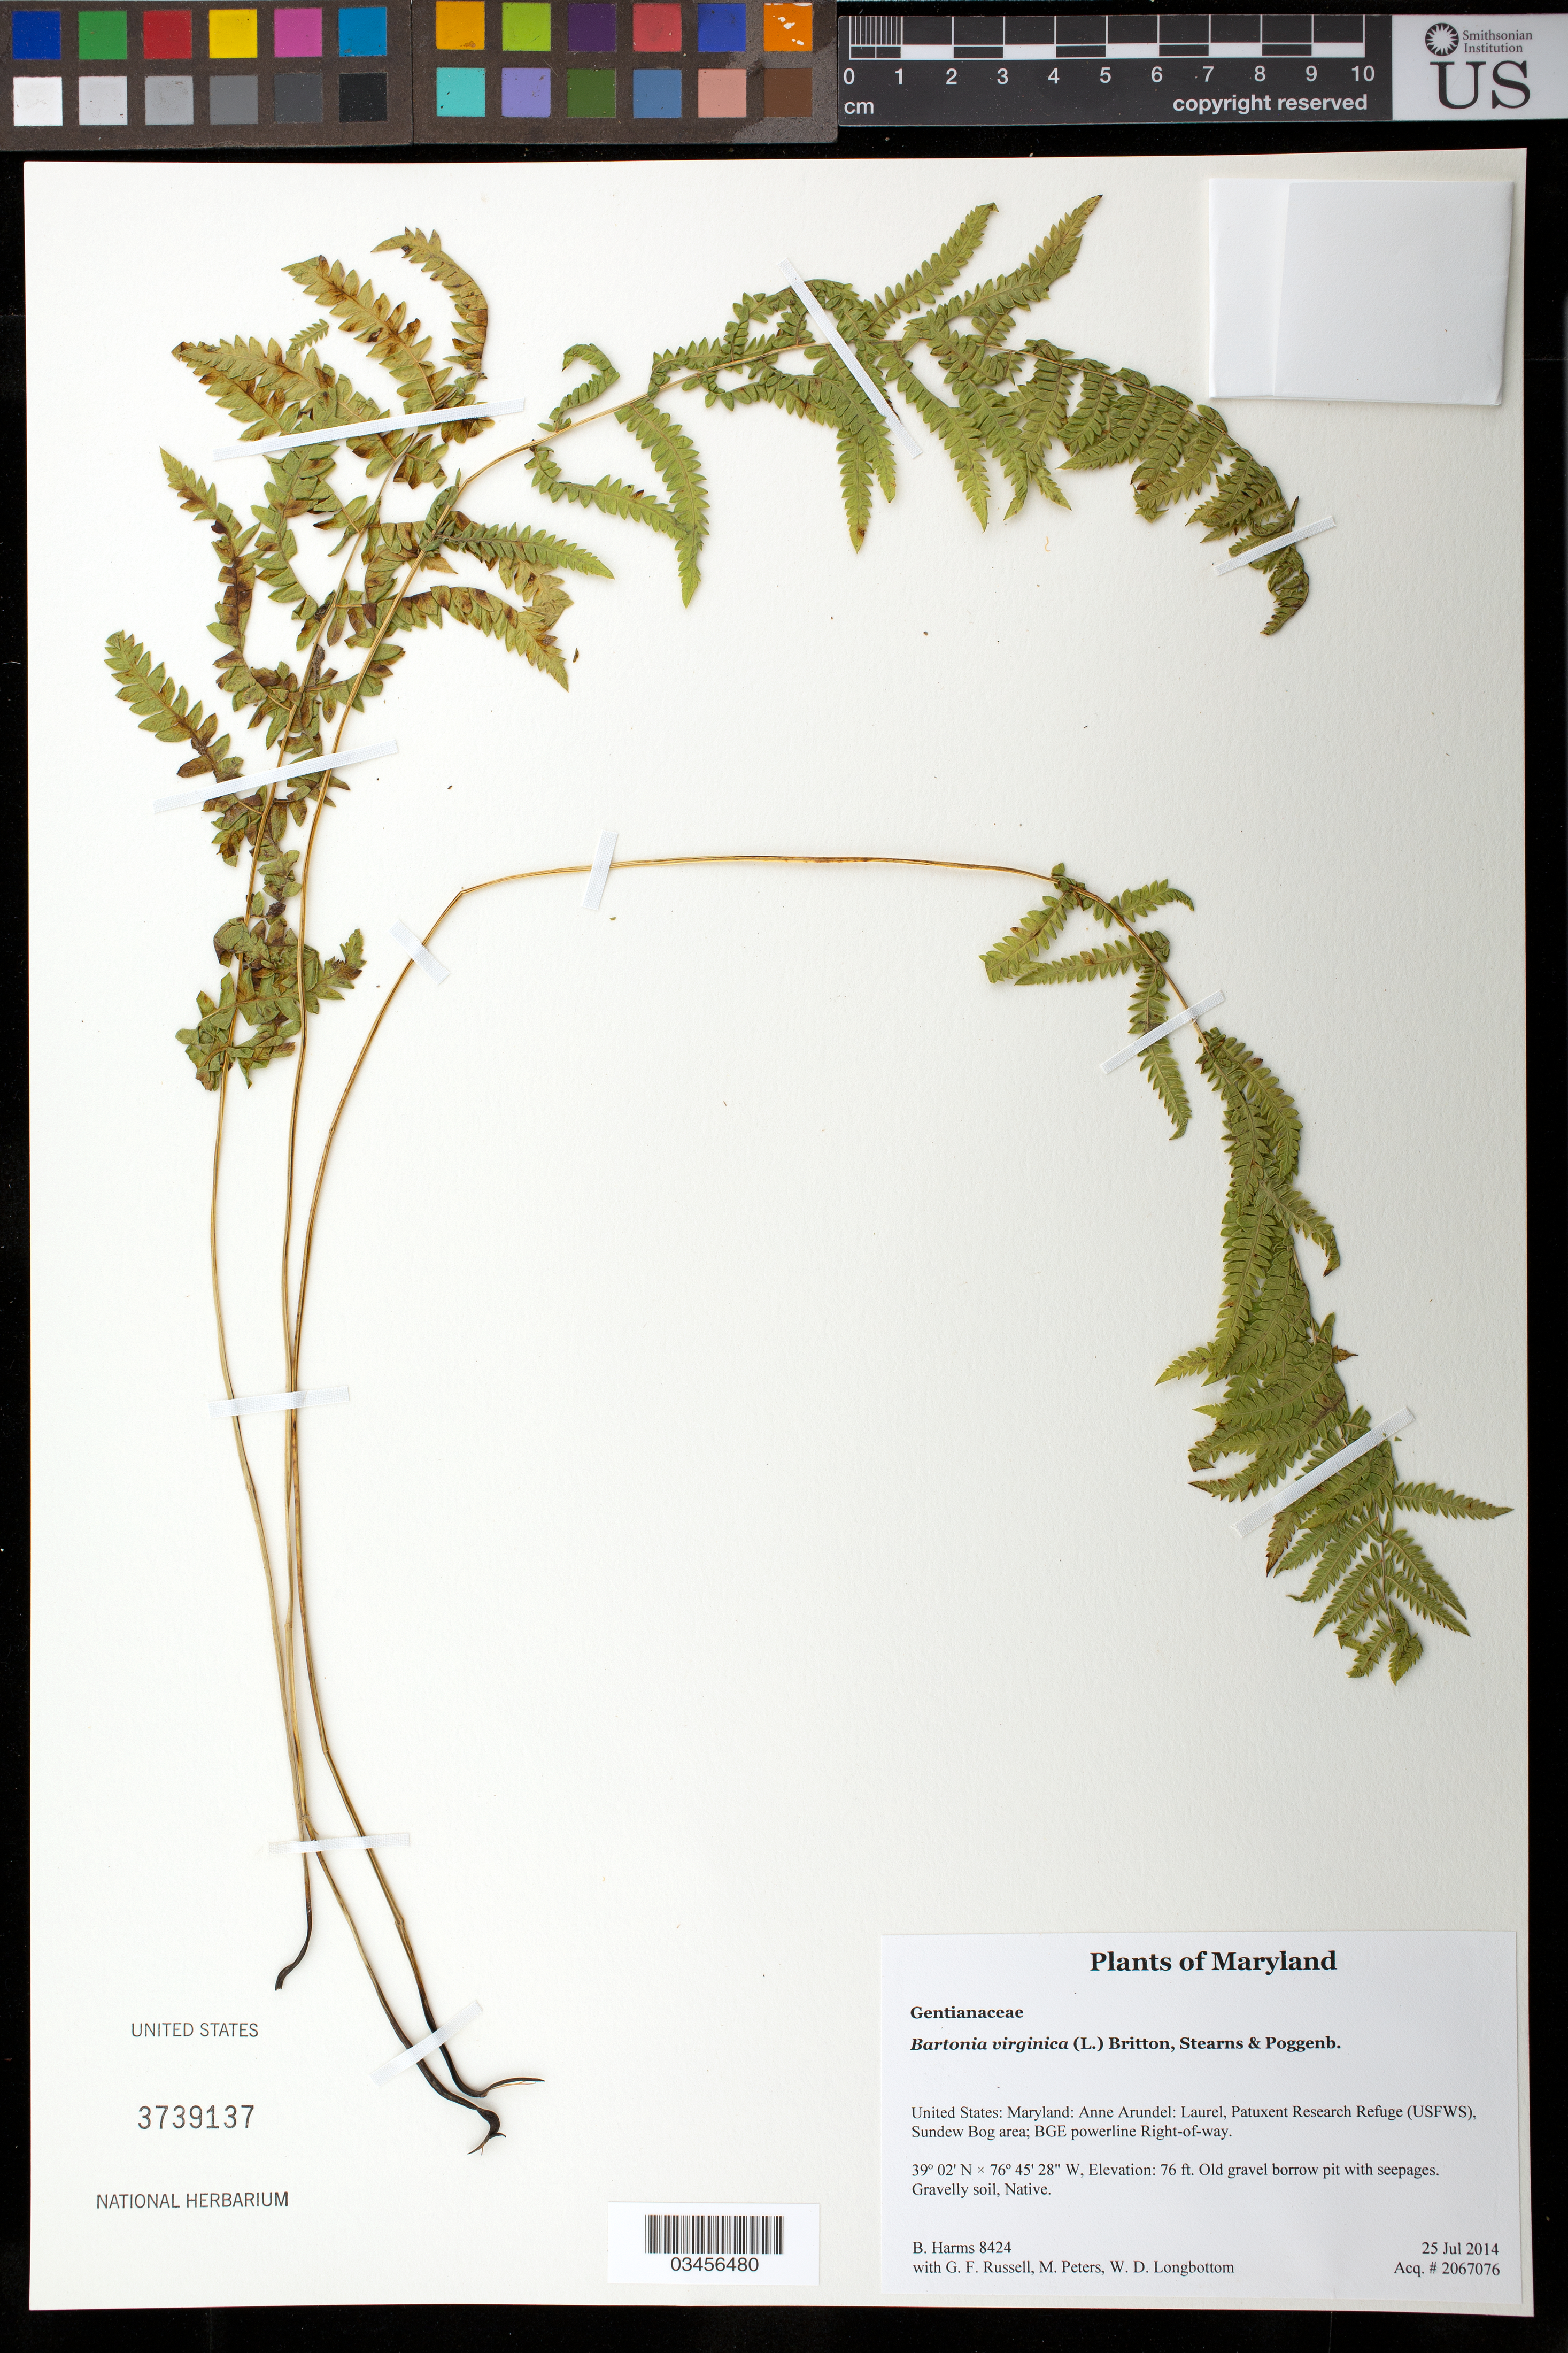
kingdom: Plantae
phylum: Tracheophyta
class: Magnoliopsida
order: Gentianales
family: Gentianaceae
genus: Bartonia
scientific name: Bartonia virginica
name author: (L.) Britton, Stearns & Poggenb.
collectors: B. Harms, G. Russell, M. Peters & W. D. Longbottom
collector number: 8424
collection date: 2014-07-25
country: United States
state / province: Maryland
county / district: Anne Arundel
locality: Laurel, Patuxent Research Refuge (USFWS), Sundew Bog area; BGE powerline Right-of-way.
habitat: Old gravel borrow pit with seepages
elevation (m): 23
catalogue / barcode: US 3739137